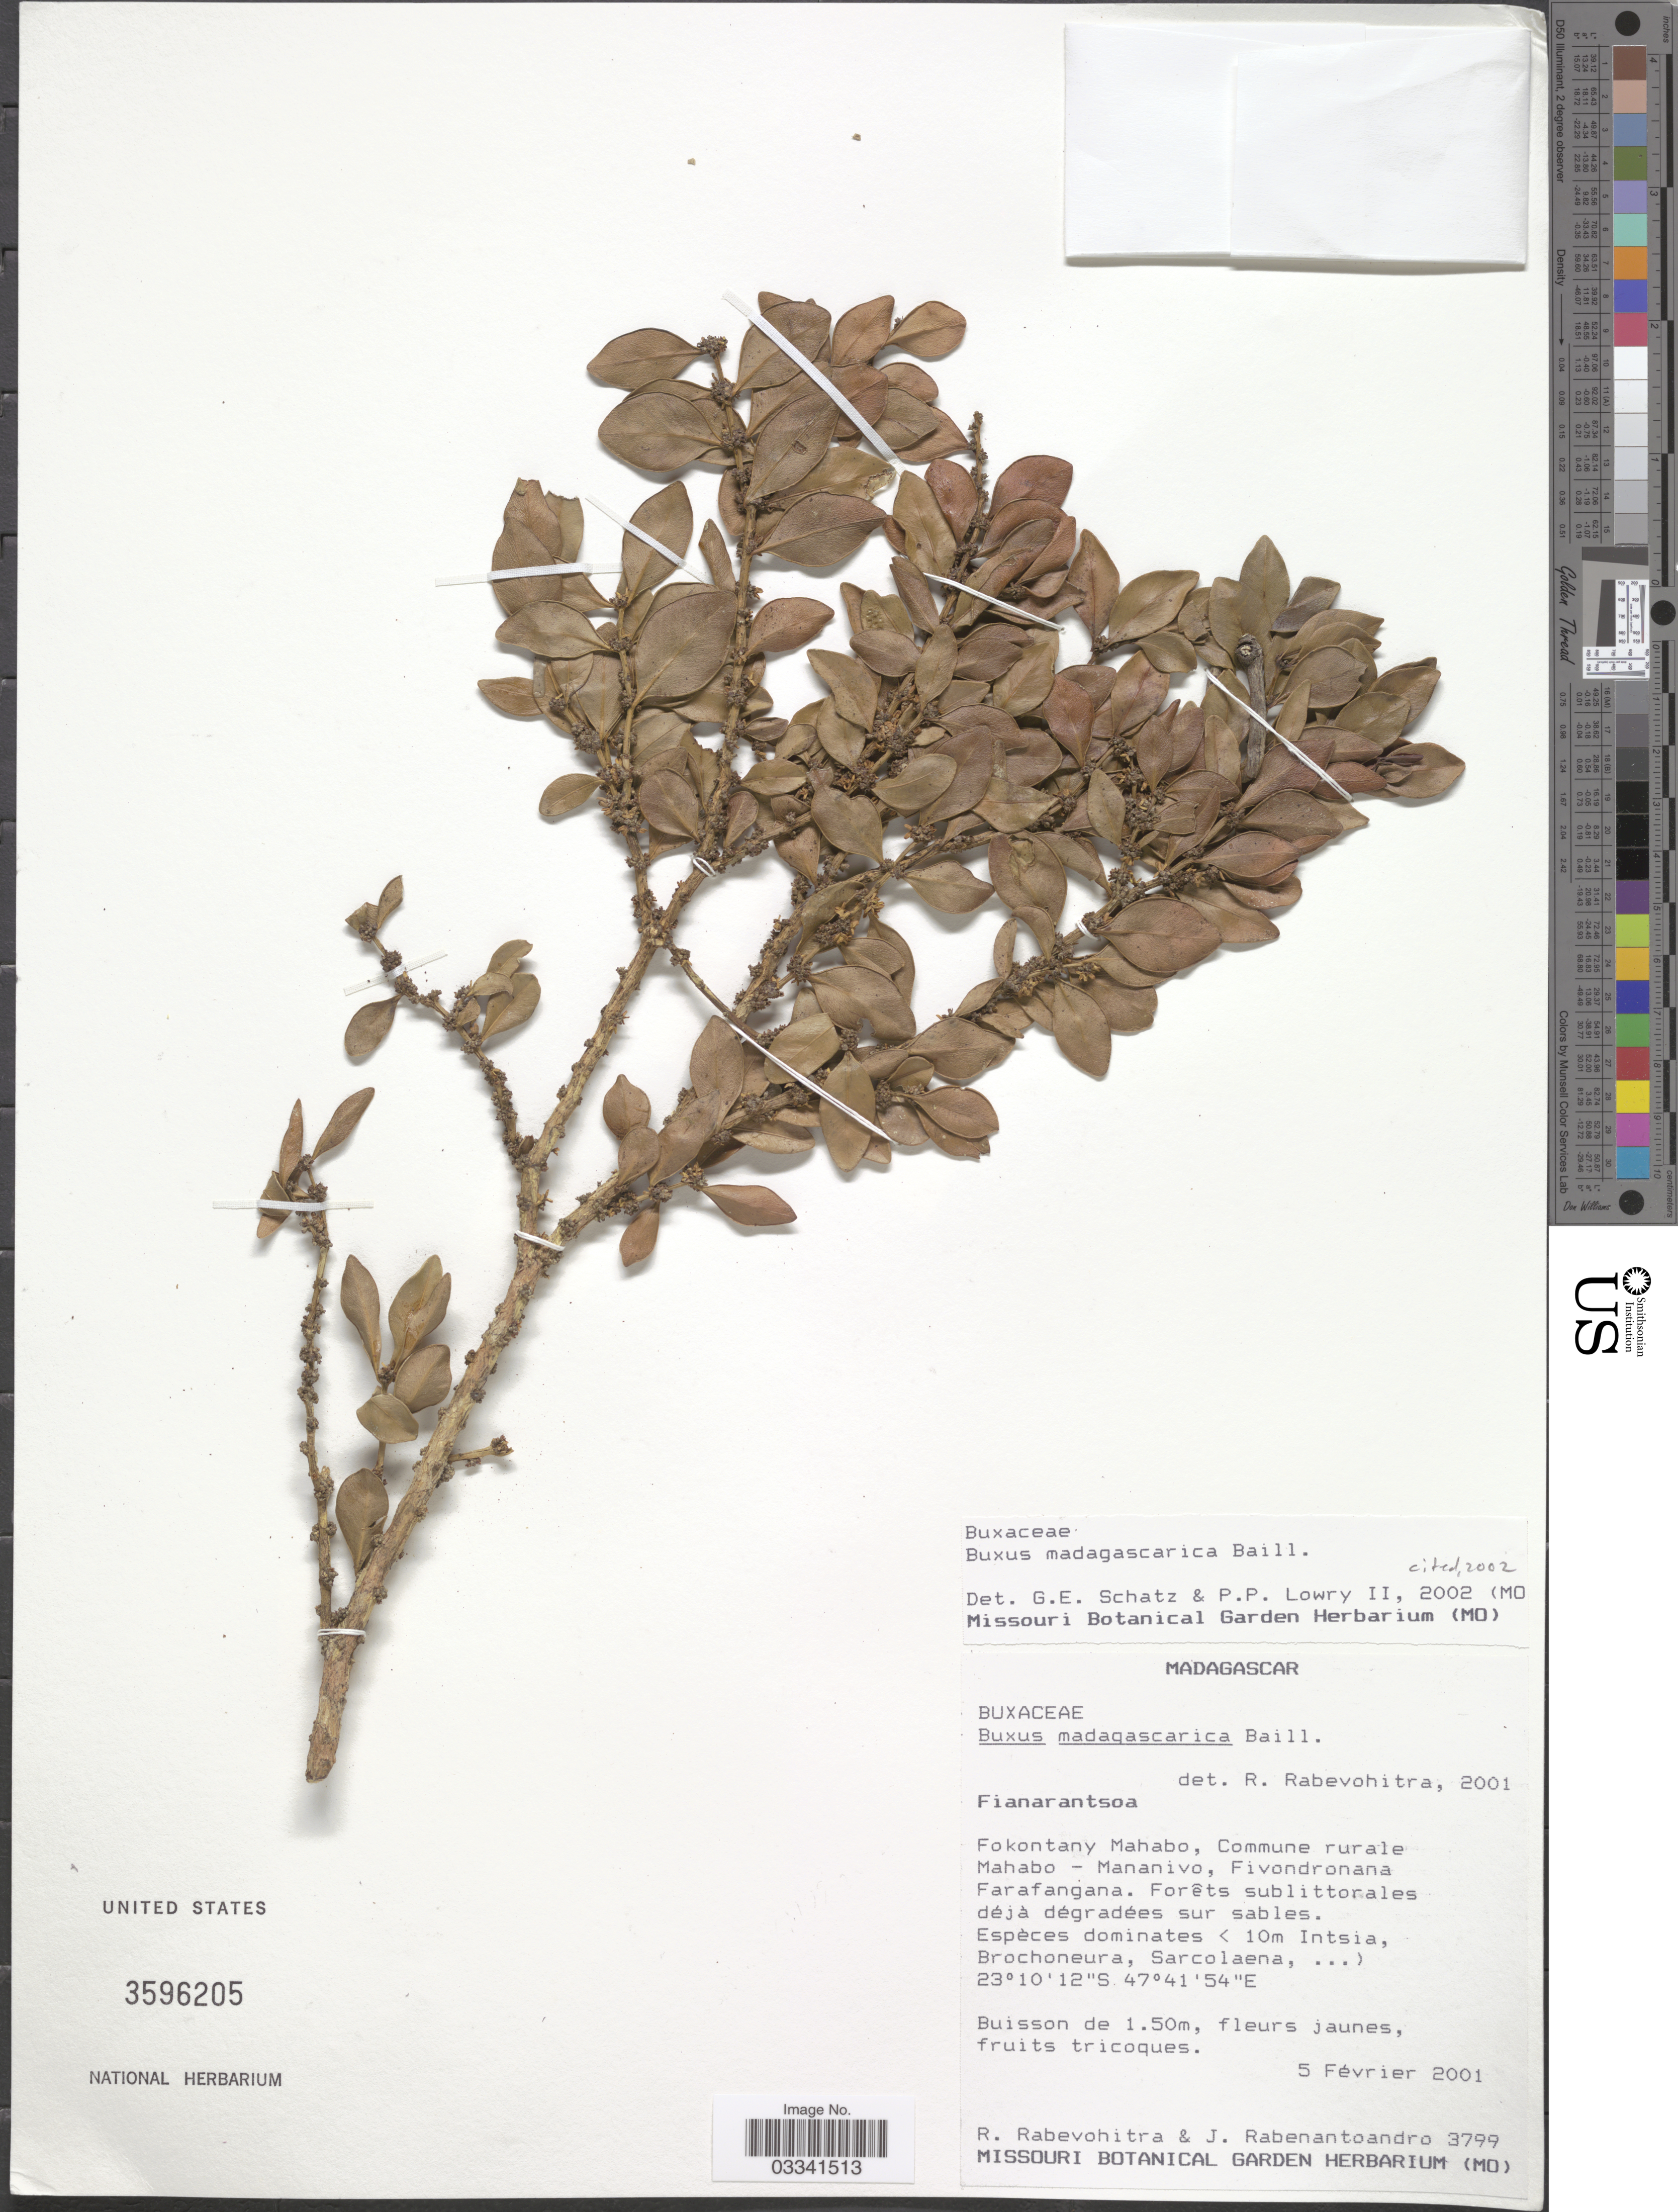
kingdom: Plantae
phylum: Tracheophyta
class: Magnoliopsida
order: Buxales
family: Buxaceae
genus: Buxus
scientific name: Buxus madagascarica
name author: Baill.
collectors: R. Rabevohitra & J. Rabenantoandro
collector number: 3799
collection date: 2001-02-05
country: Madagascar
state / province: Atsimo-Atsinanana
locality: Fokontany Mahabo, Commune rurale Mahabo - Mananivo, Fivondronana Farafangana.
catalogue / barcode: US 3596205